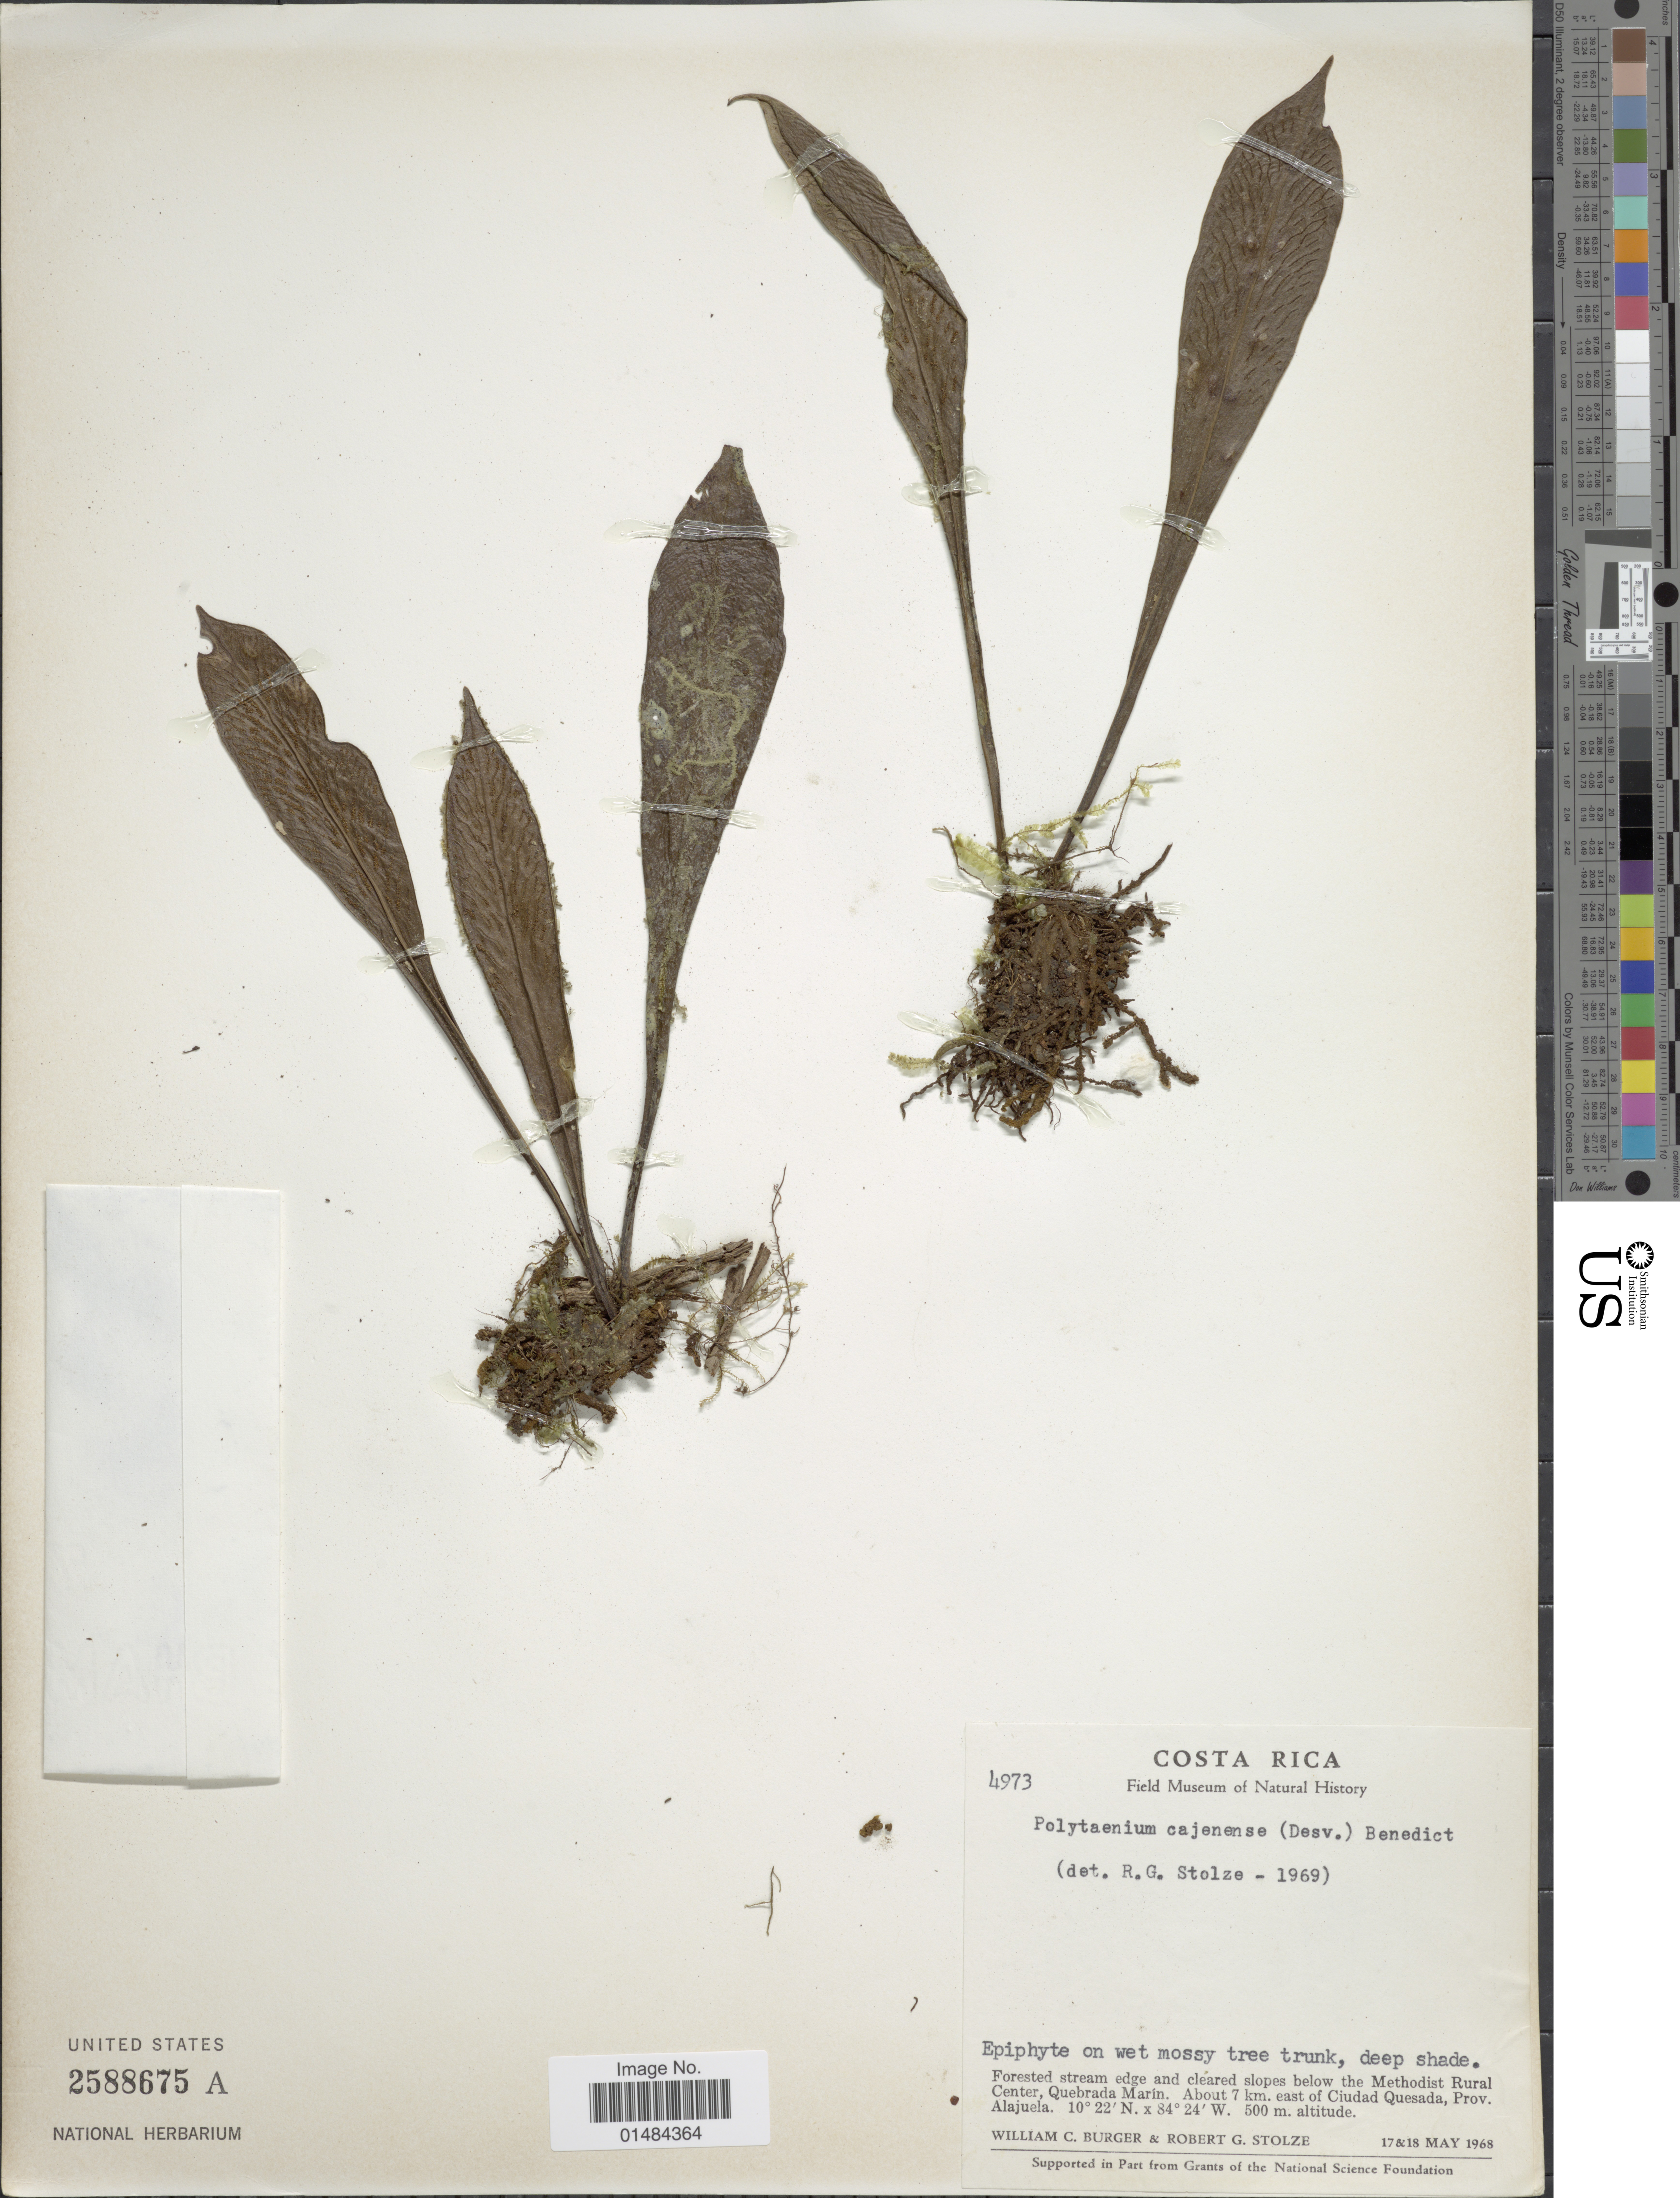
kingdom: Plantae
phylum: Tracheophyta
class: Polypodiopsida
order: Polypodiales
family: Pteridaceae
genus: Polytaenium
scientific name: Polytaenium cajenense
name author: (Desv.) Benedict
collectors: W. Burger & R. G. Stolze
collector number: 4973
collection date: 1968-05-17/1968-05-18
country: Costa Rica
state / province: Alajuela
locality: Costa Rica, Forested stream edge and cleared slopes below the Methodist Rural Center. Quebreda Marin. About 7 km. east of Cuidad Quesada.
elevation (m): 500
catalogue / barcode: US 2588675A